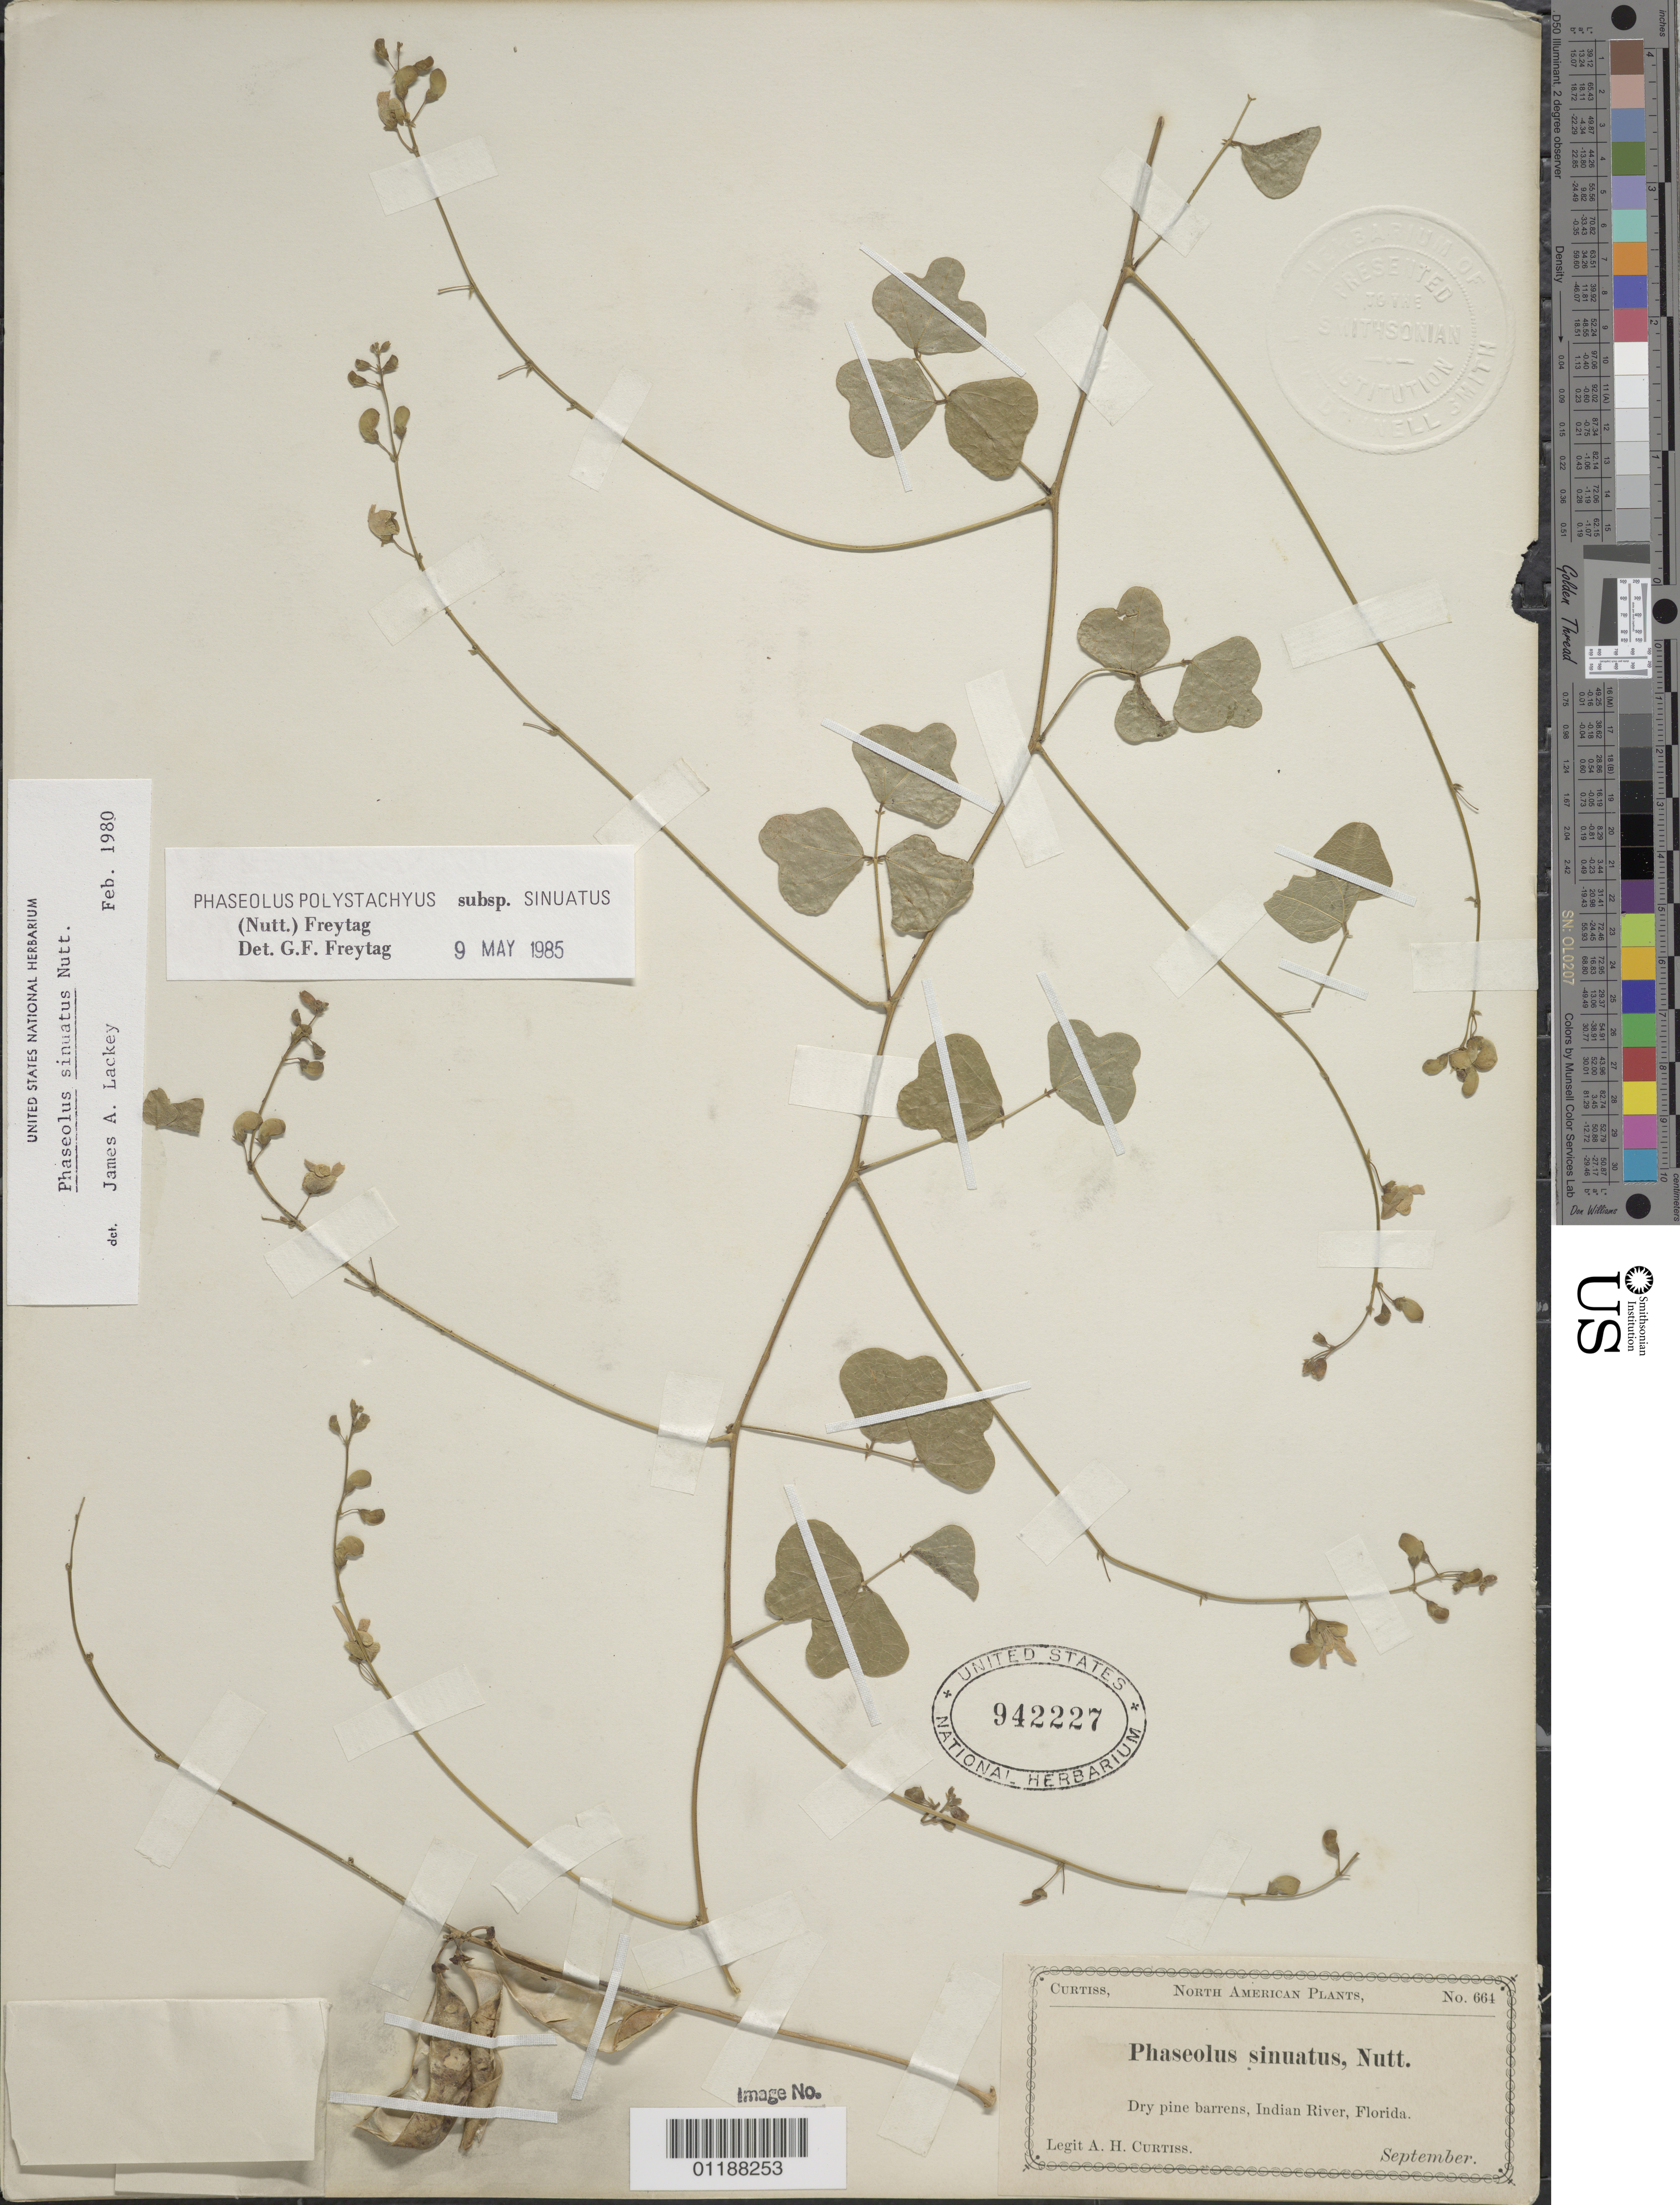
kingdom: Plantae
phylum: Tracheophyta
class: Magnoliopsida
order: Fabales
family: Fabaceae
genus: Phaseolus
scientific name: Phaseolus polystachios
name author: (L.) Britton, Stearns & Poggenb.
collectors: A. H. Curtiss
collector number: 664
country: United States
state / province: Florida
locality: Indian River.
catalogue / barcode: US 942227